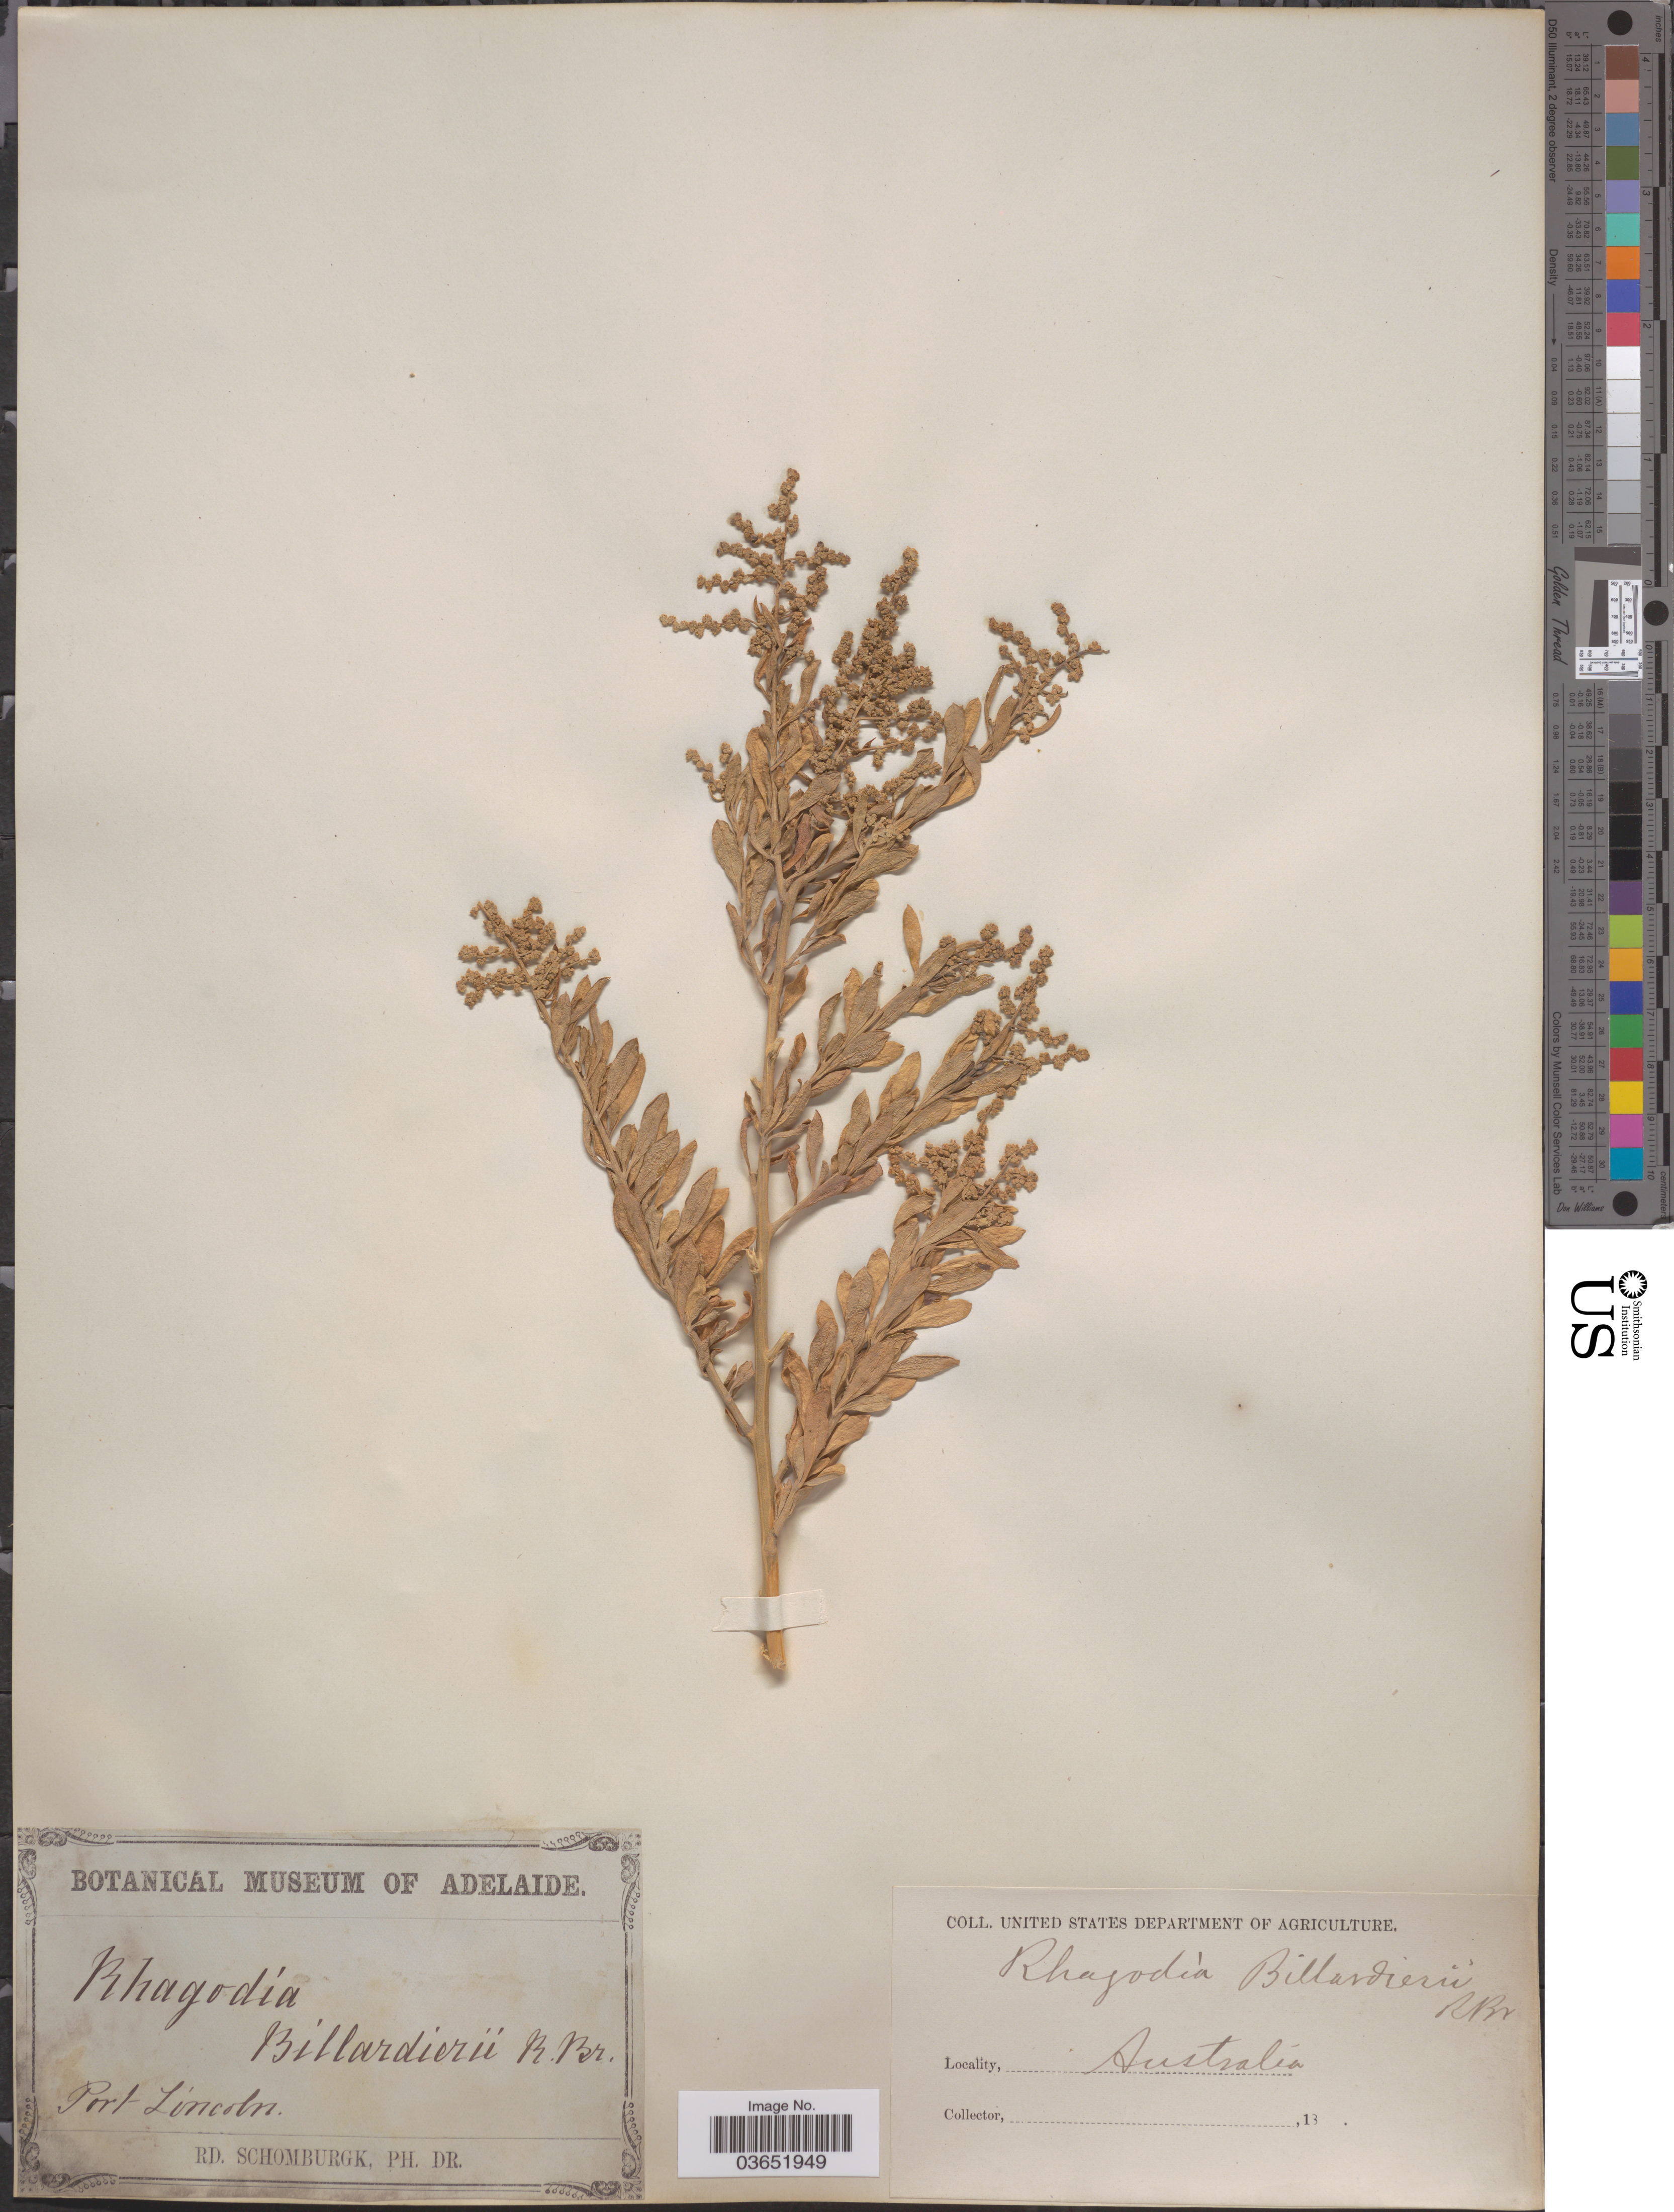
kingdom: Plantae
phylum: Tracheophyta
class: Magnoliopsida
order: Caryophyllales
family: Amaranthaceae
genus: Rhagodia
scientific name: Rhagodia billardierei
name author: R. Br.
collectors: M. R. Schomburgk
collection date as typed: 18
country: Australia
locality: Port Lincoln.